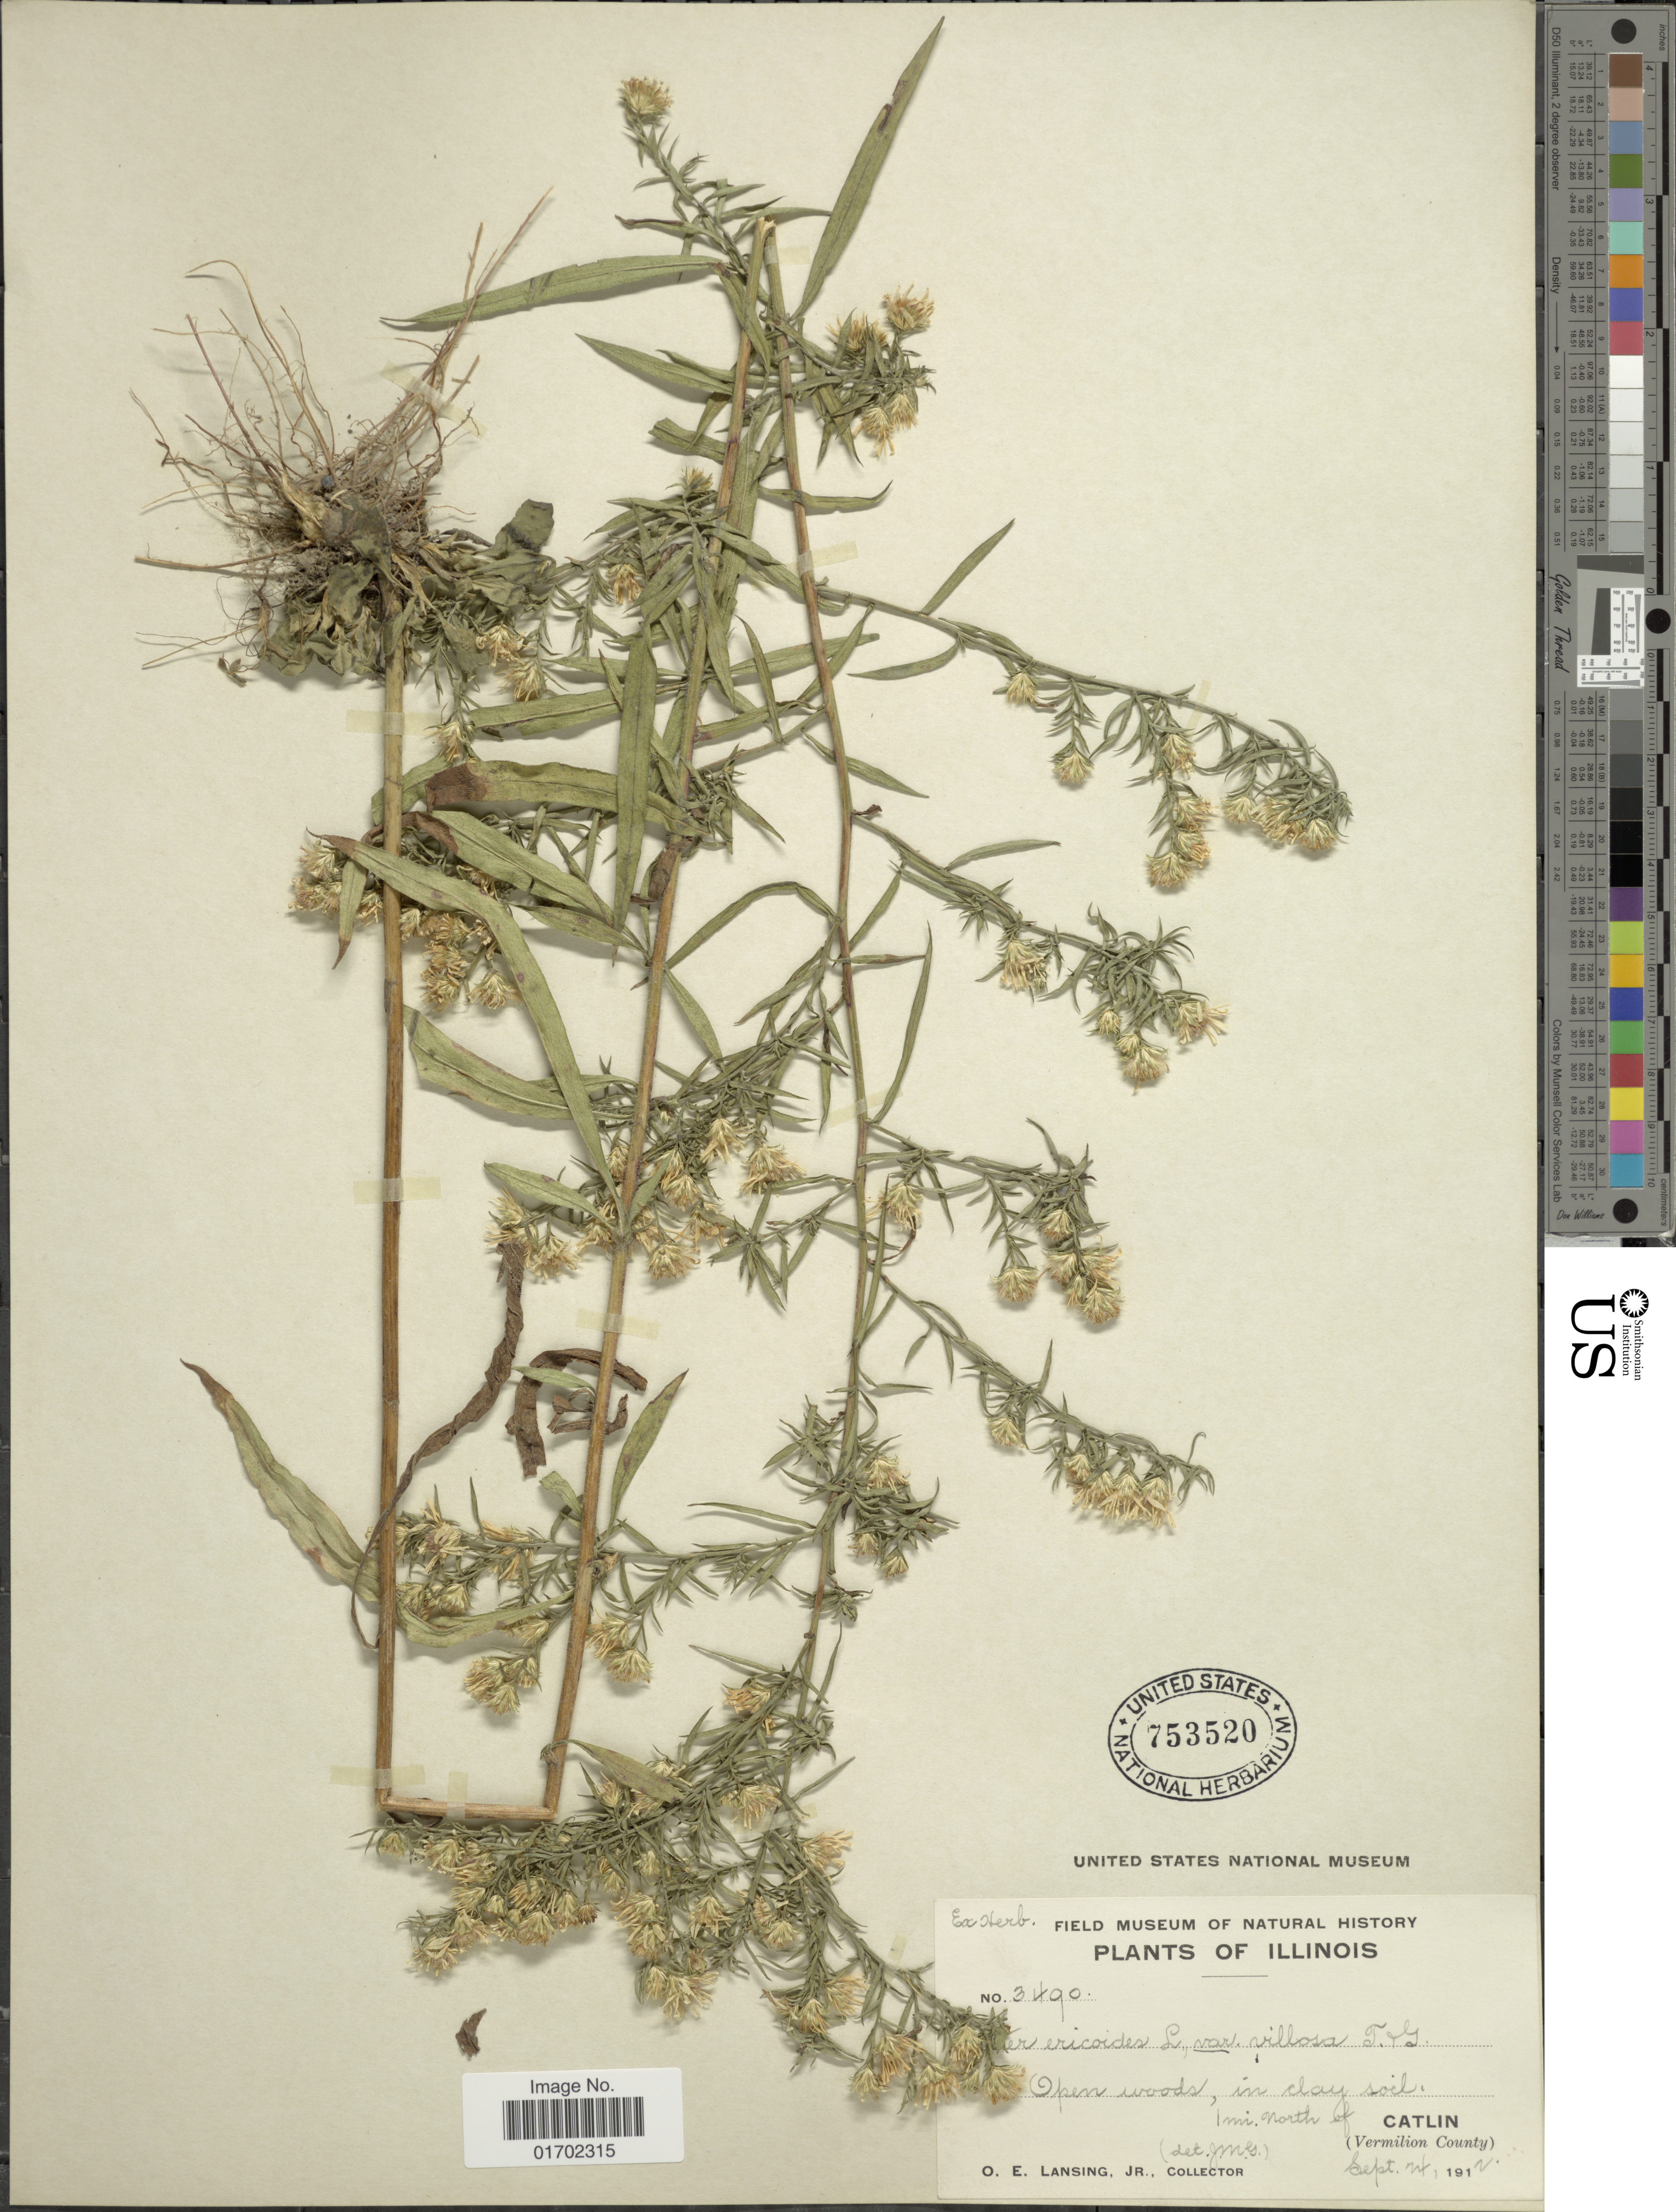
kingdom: Plantae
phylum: Tracheophyta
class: Magnoliopsida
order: Asterales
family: Asteraceae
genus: Symphyotrichum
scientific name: Symphyotrichum pilosum var. pilosum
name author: (Willd.) G.L. Nesom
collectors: O. Lansing Jr.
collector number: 3490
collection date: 1912-09-24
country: United States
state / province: Illinois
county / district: Vermilion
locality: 1 mi. N of Catlin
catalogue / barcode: US 753520